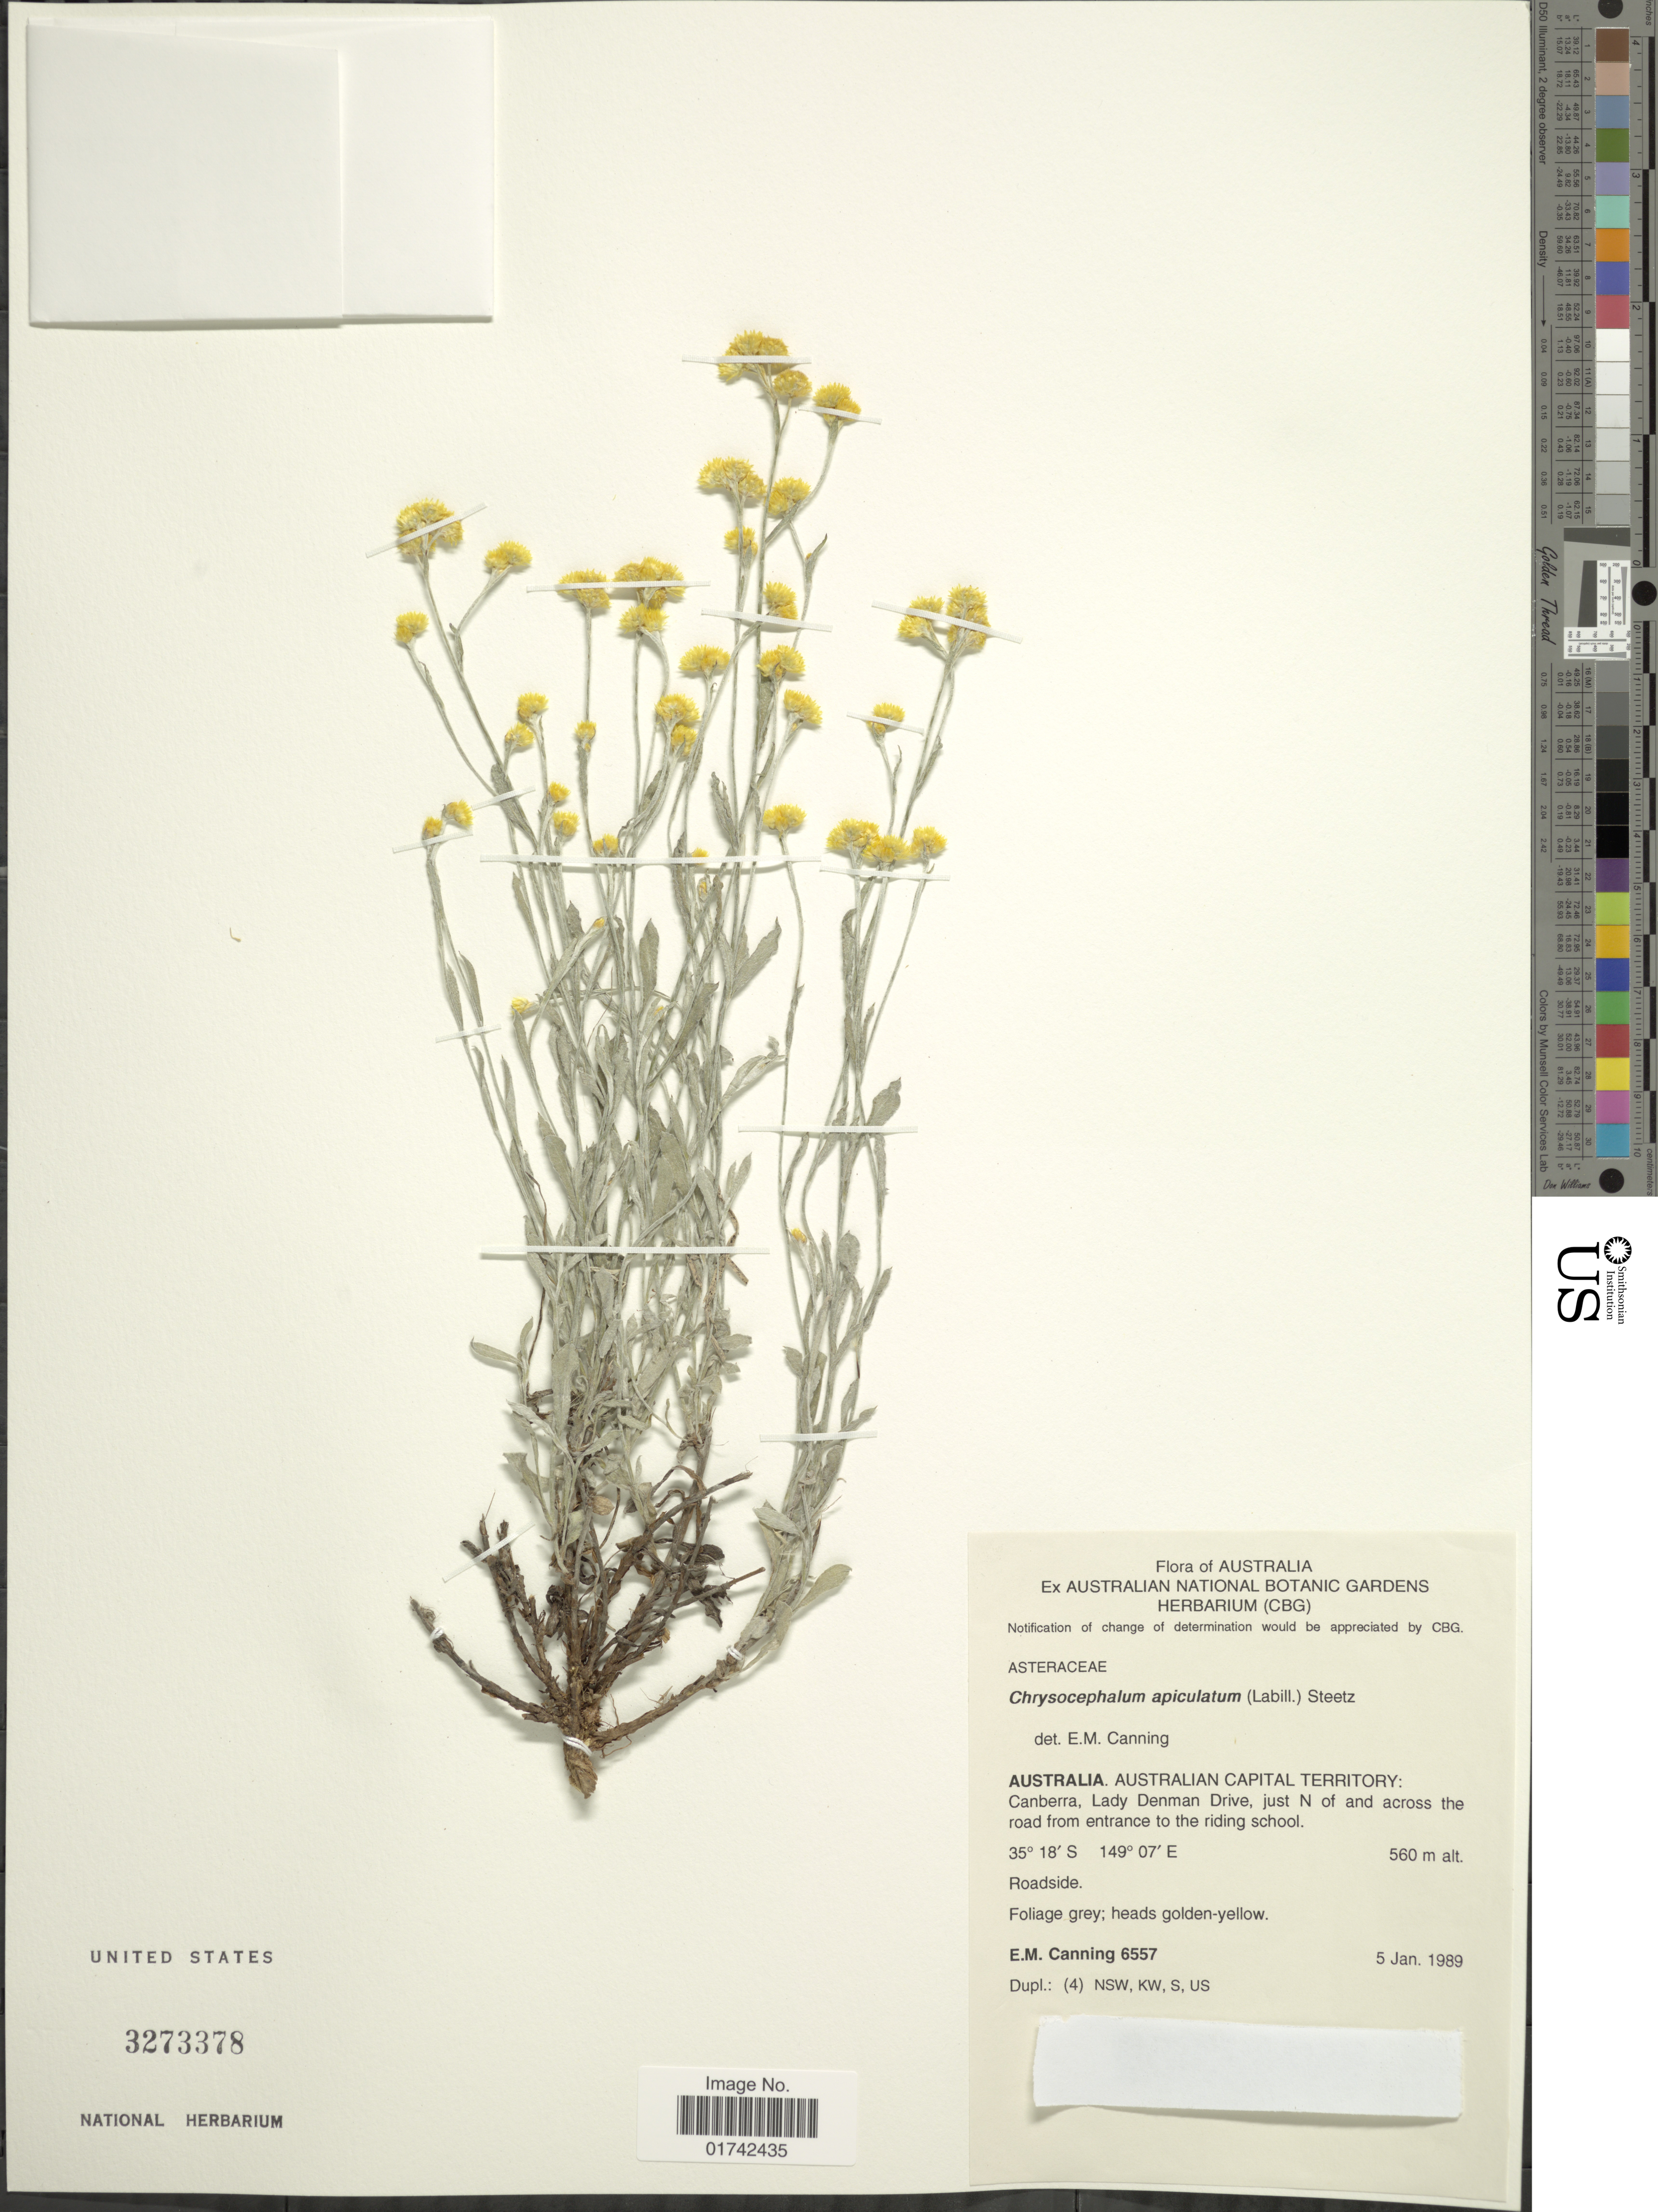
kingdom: Plantae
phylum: Tracheophyta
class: Magnoliopsida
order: Asterales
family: Asteraceae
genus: Helichrysum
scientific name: Helichrysum apiculatum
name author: (Labill.) D. Don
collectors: E. Canning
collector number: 6557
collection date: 1989-01-05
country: Australia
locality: Australian Capital Territory, Canberra, Lady Denman Drive, just N of and across the road from entrance to the riding school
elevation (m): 560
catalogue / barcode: US 3273378